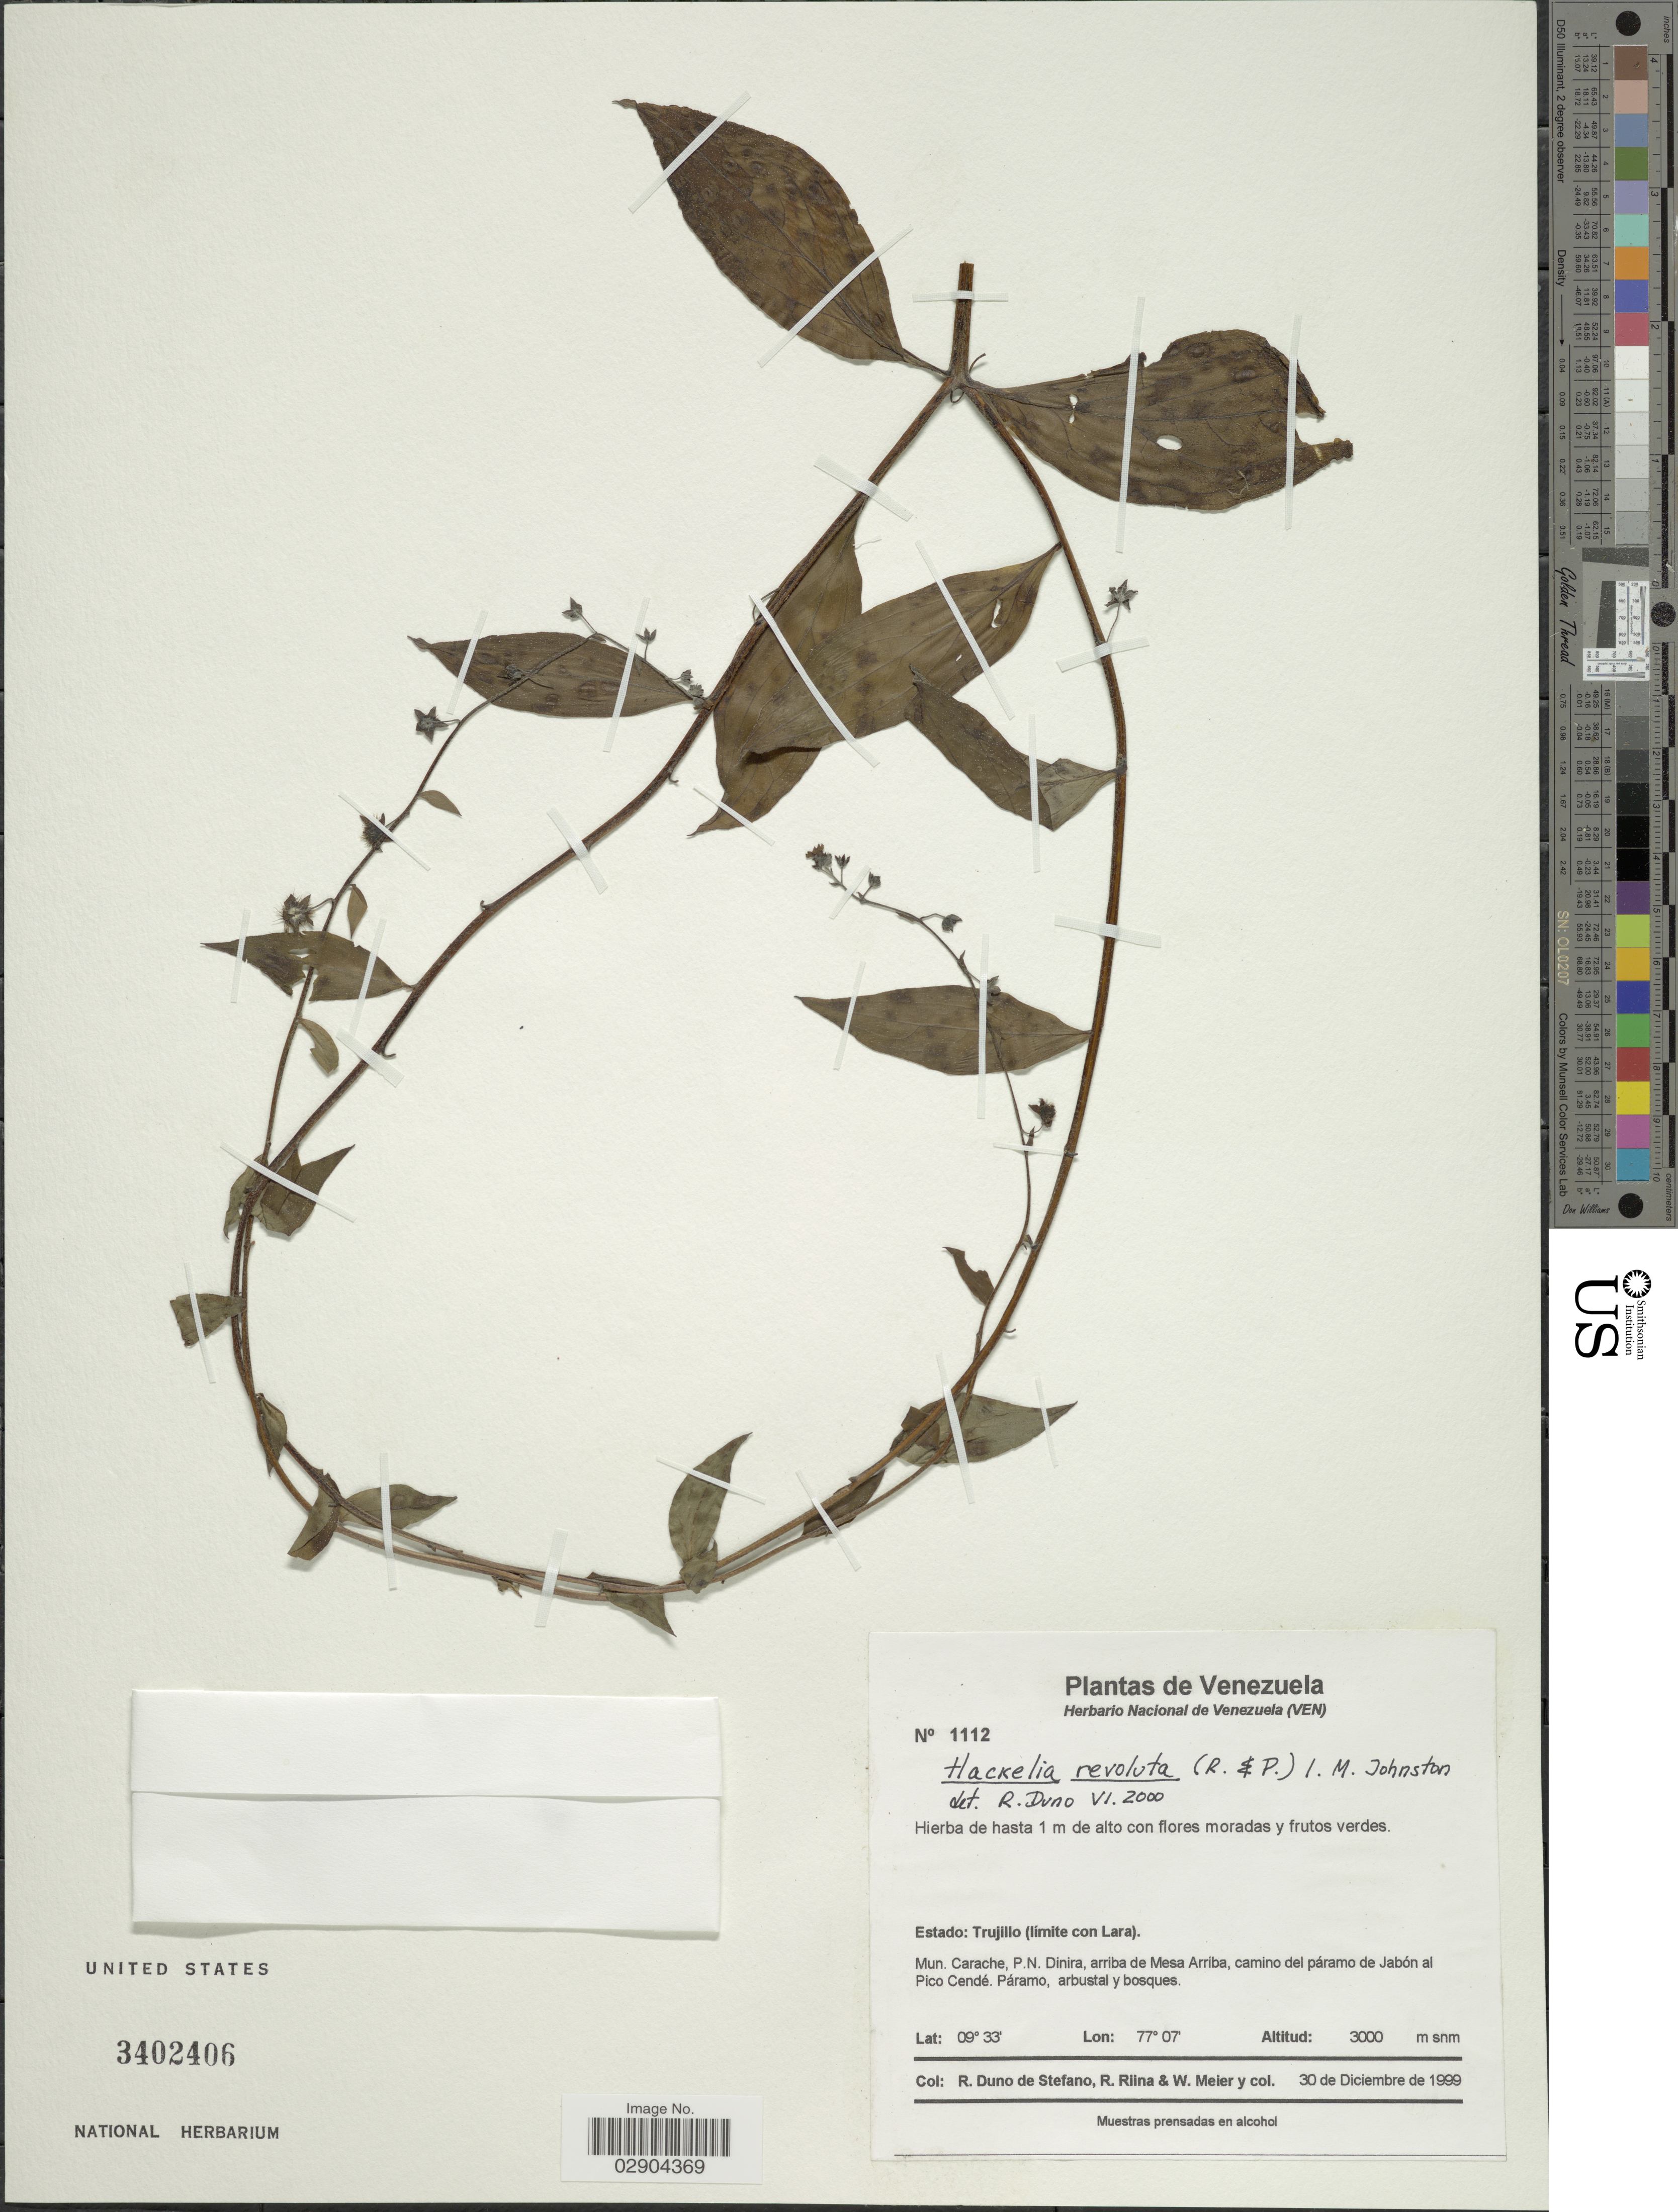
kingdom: Plantae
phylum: Tracheophyta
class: Magnoliopsida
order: Boraginales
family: Boraginaceae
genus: Hackelia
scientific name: Hackelia revoluta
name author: (Ruiz & Pav.) I.M. Johnst.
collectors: R. Duno de Stefano, R. Riina & W. Meier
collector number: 1112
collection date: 1999-12-30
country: Venezuela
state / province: Trujillo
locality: Estado: Trujillo (límite con Lara). Mun. Carache, P.N. Dinira, arriba de Mesa Arriba, camino del páramo de Jabón al Pico Cendé. Páramo.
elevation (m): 3000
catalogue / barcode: US 3402406